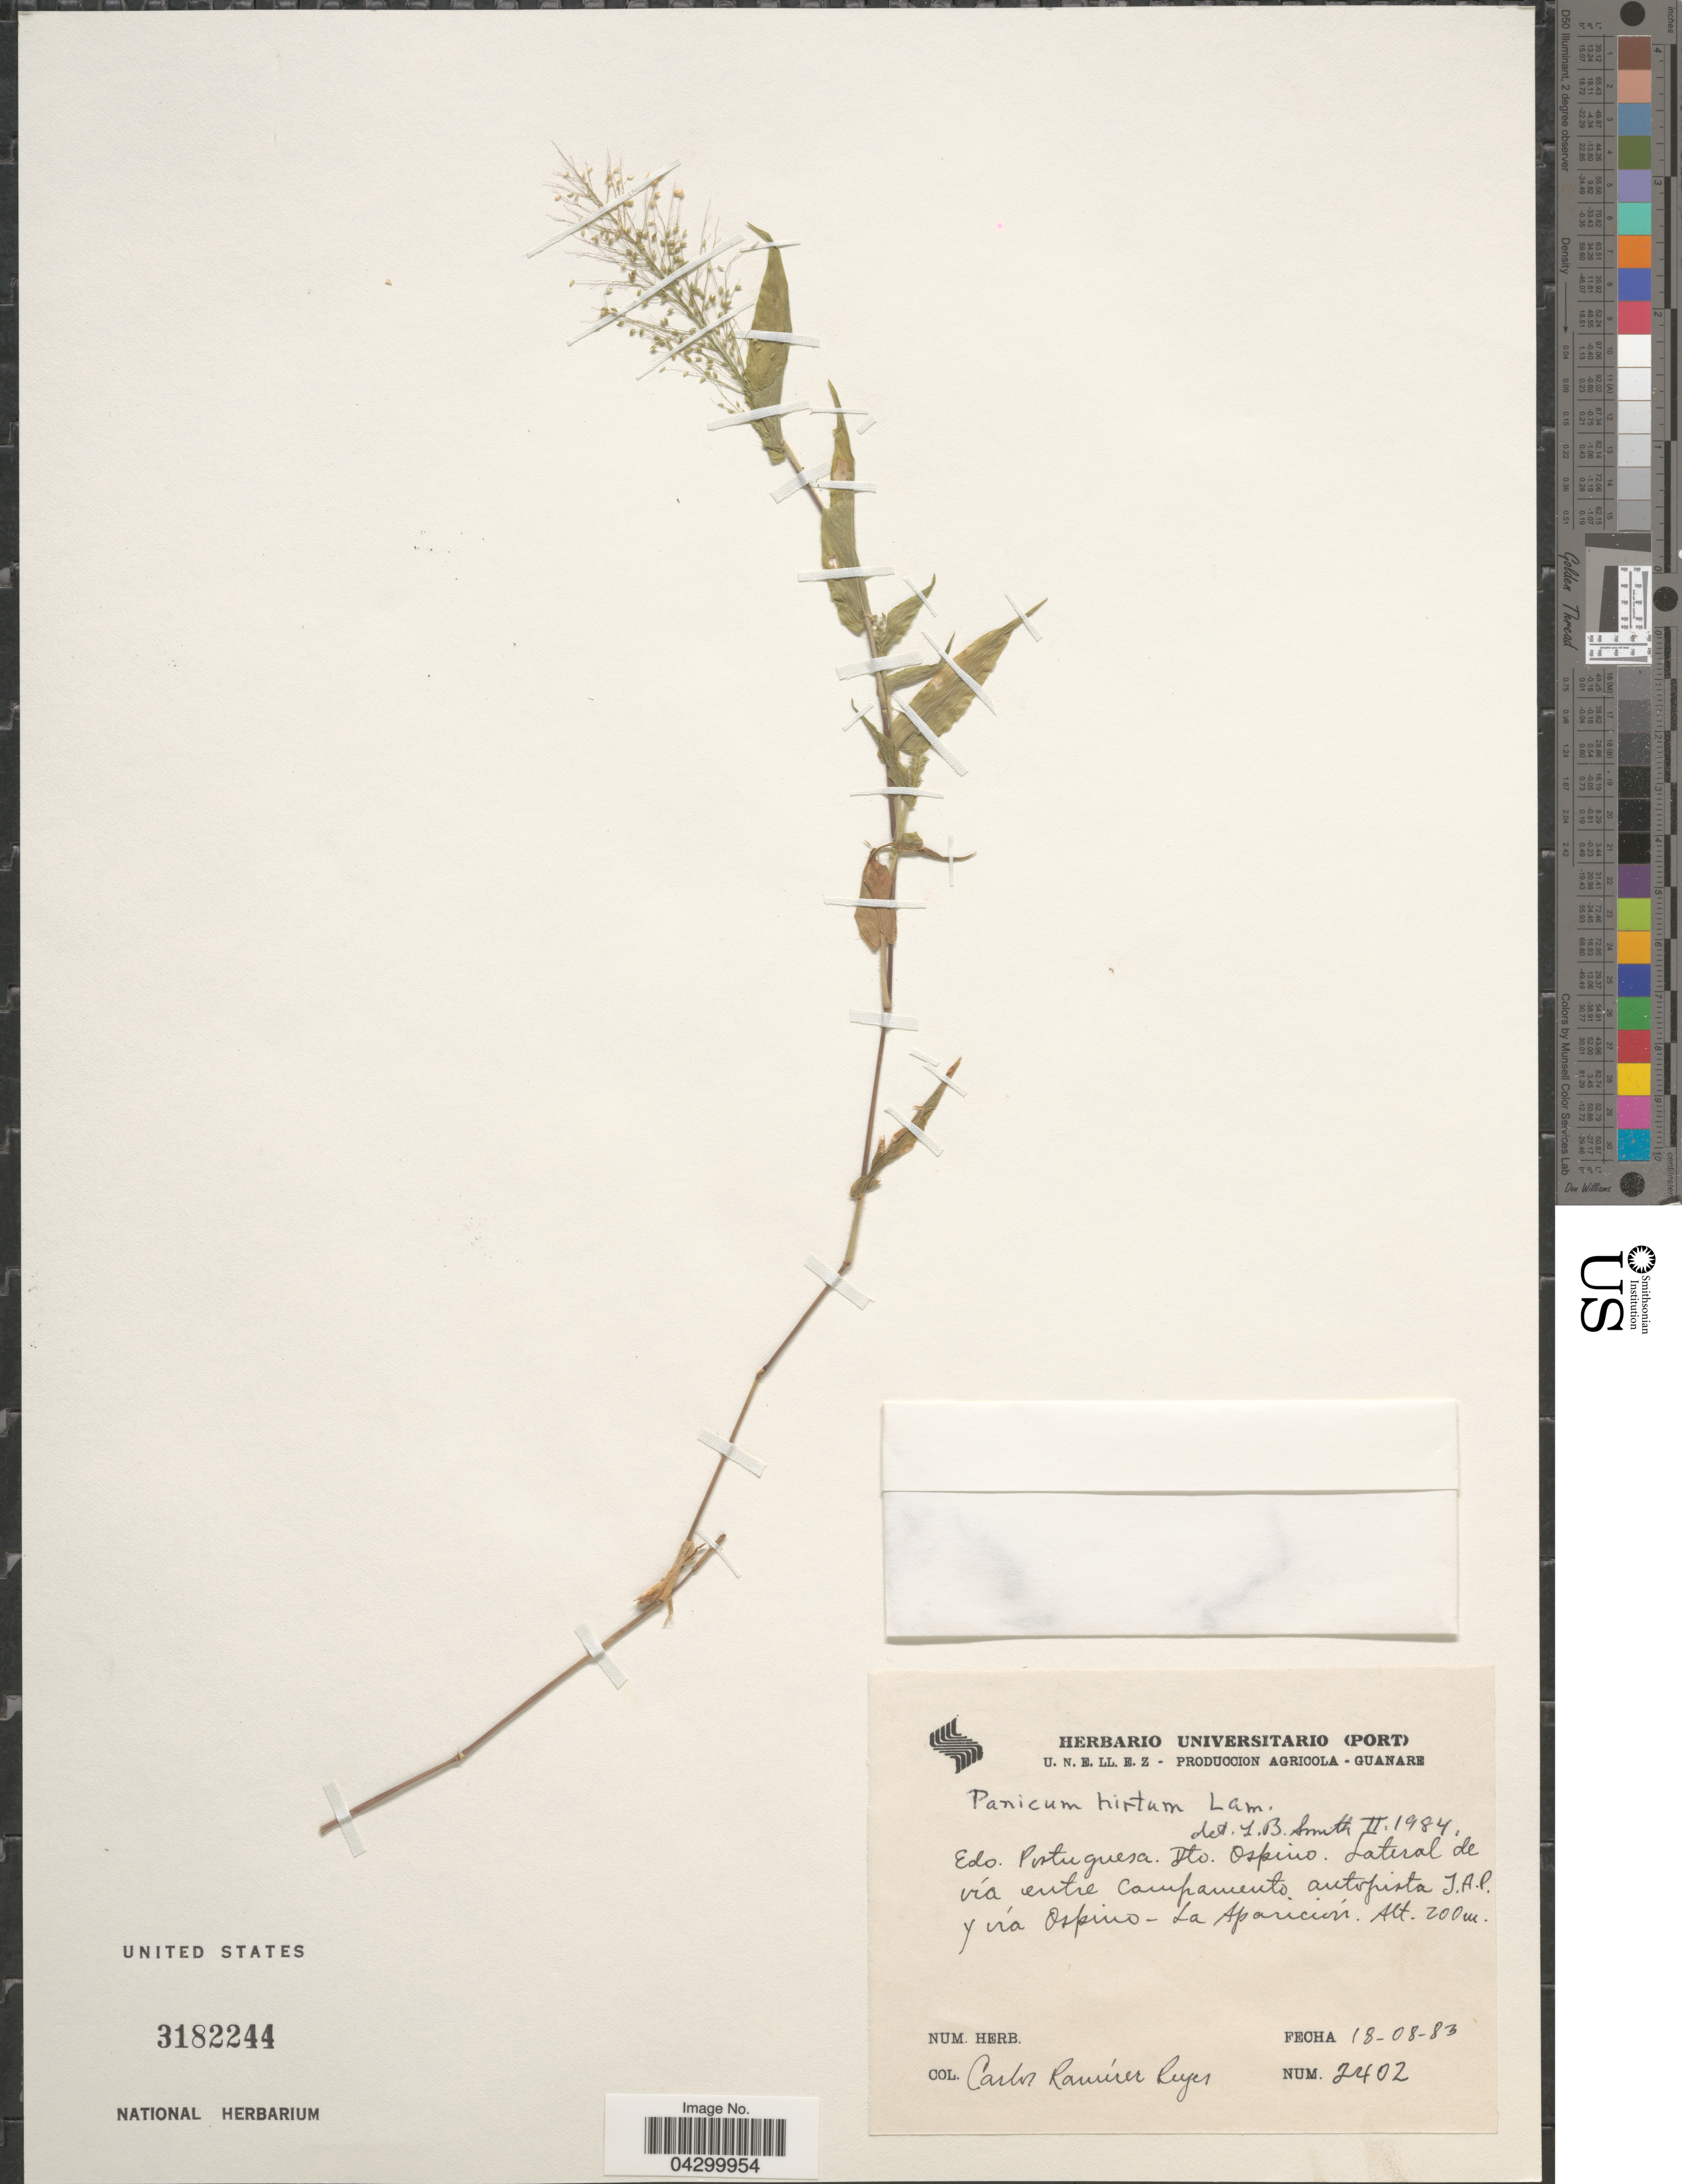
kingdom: Plantae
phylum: Tracheophyta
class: Liliopsida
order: Poales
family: Poaceae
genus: Panicum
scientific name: Panicum hirtum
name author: Lam.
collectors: C. Ramirez R.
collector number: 2402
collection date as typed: Transcribed d/m/y: 18/8/83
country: Venezuela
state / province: Portuguesa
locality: Edo. Portuguesa. Dto. Ospino. Lateral de vía entre campamento autopista I. A. P. y vía Ospino - La Aparición.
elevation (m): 200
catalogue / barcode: US 3182244